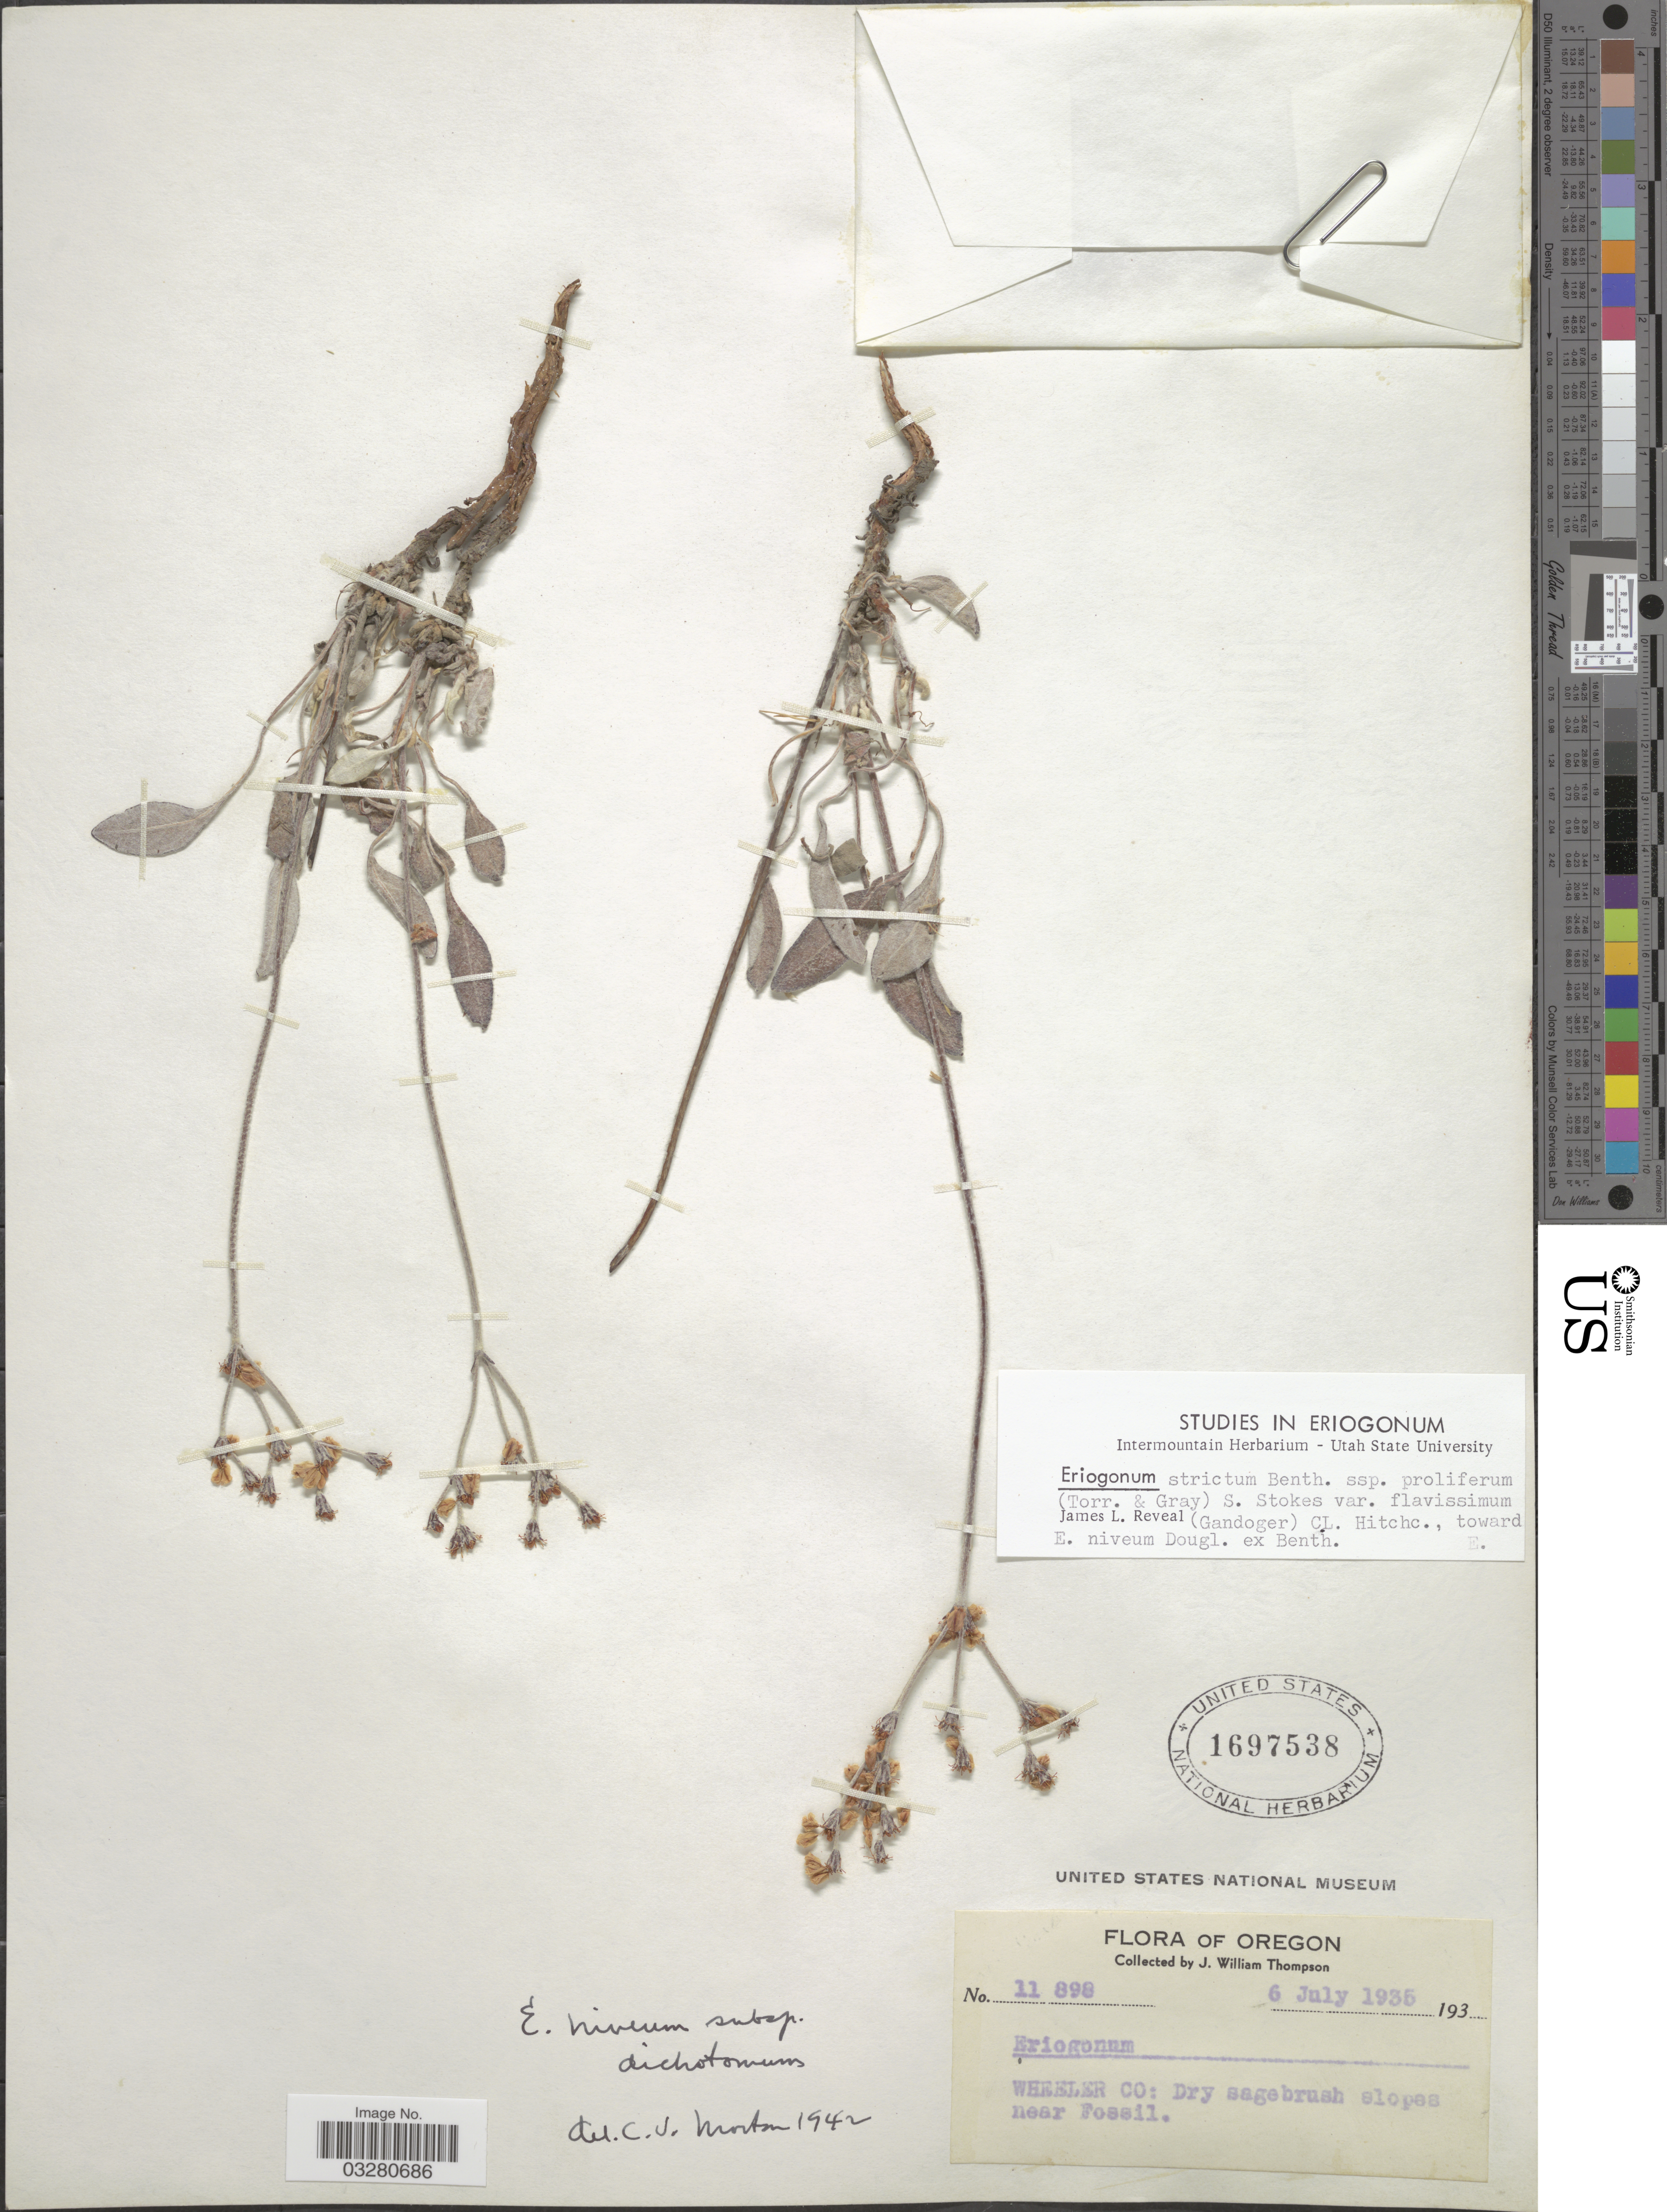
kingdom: Plantae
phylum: Tracheophyta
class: Magnoliopsida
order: Caryophyllales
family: Polygonaceae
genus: Eriogonum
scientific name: Eriogonum proliferum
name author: Torr. & A. Gray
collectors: J. W. Thompson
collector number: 11898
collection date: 1935-07-06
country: United States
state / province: Oregon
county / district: Wheeler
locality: Wheeler Co: Dry sagebrush slopes near Fossil.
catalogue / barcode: US 1697538